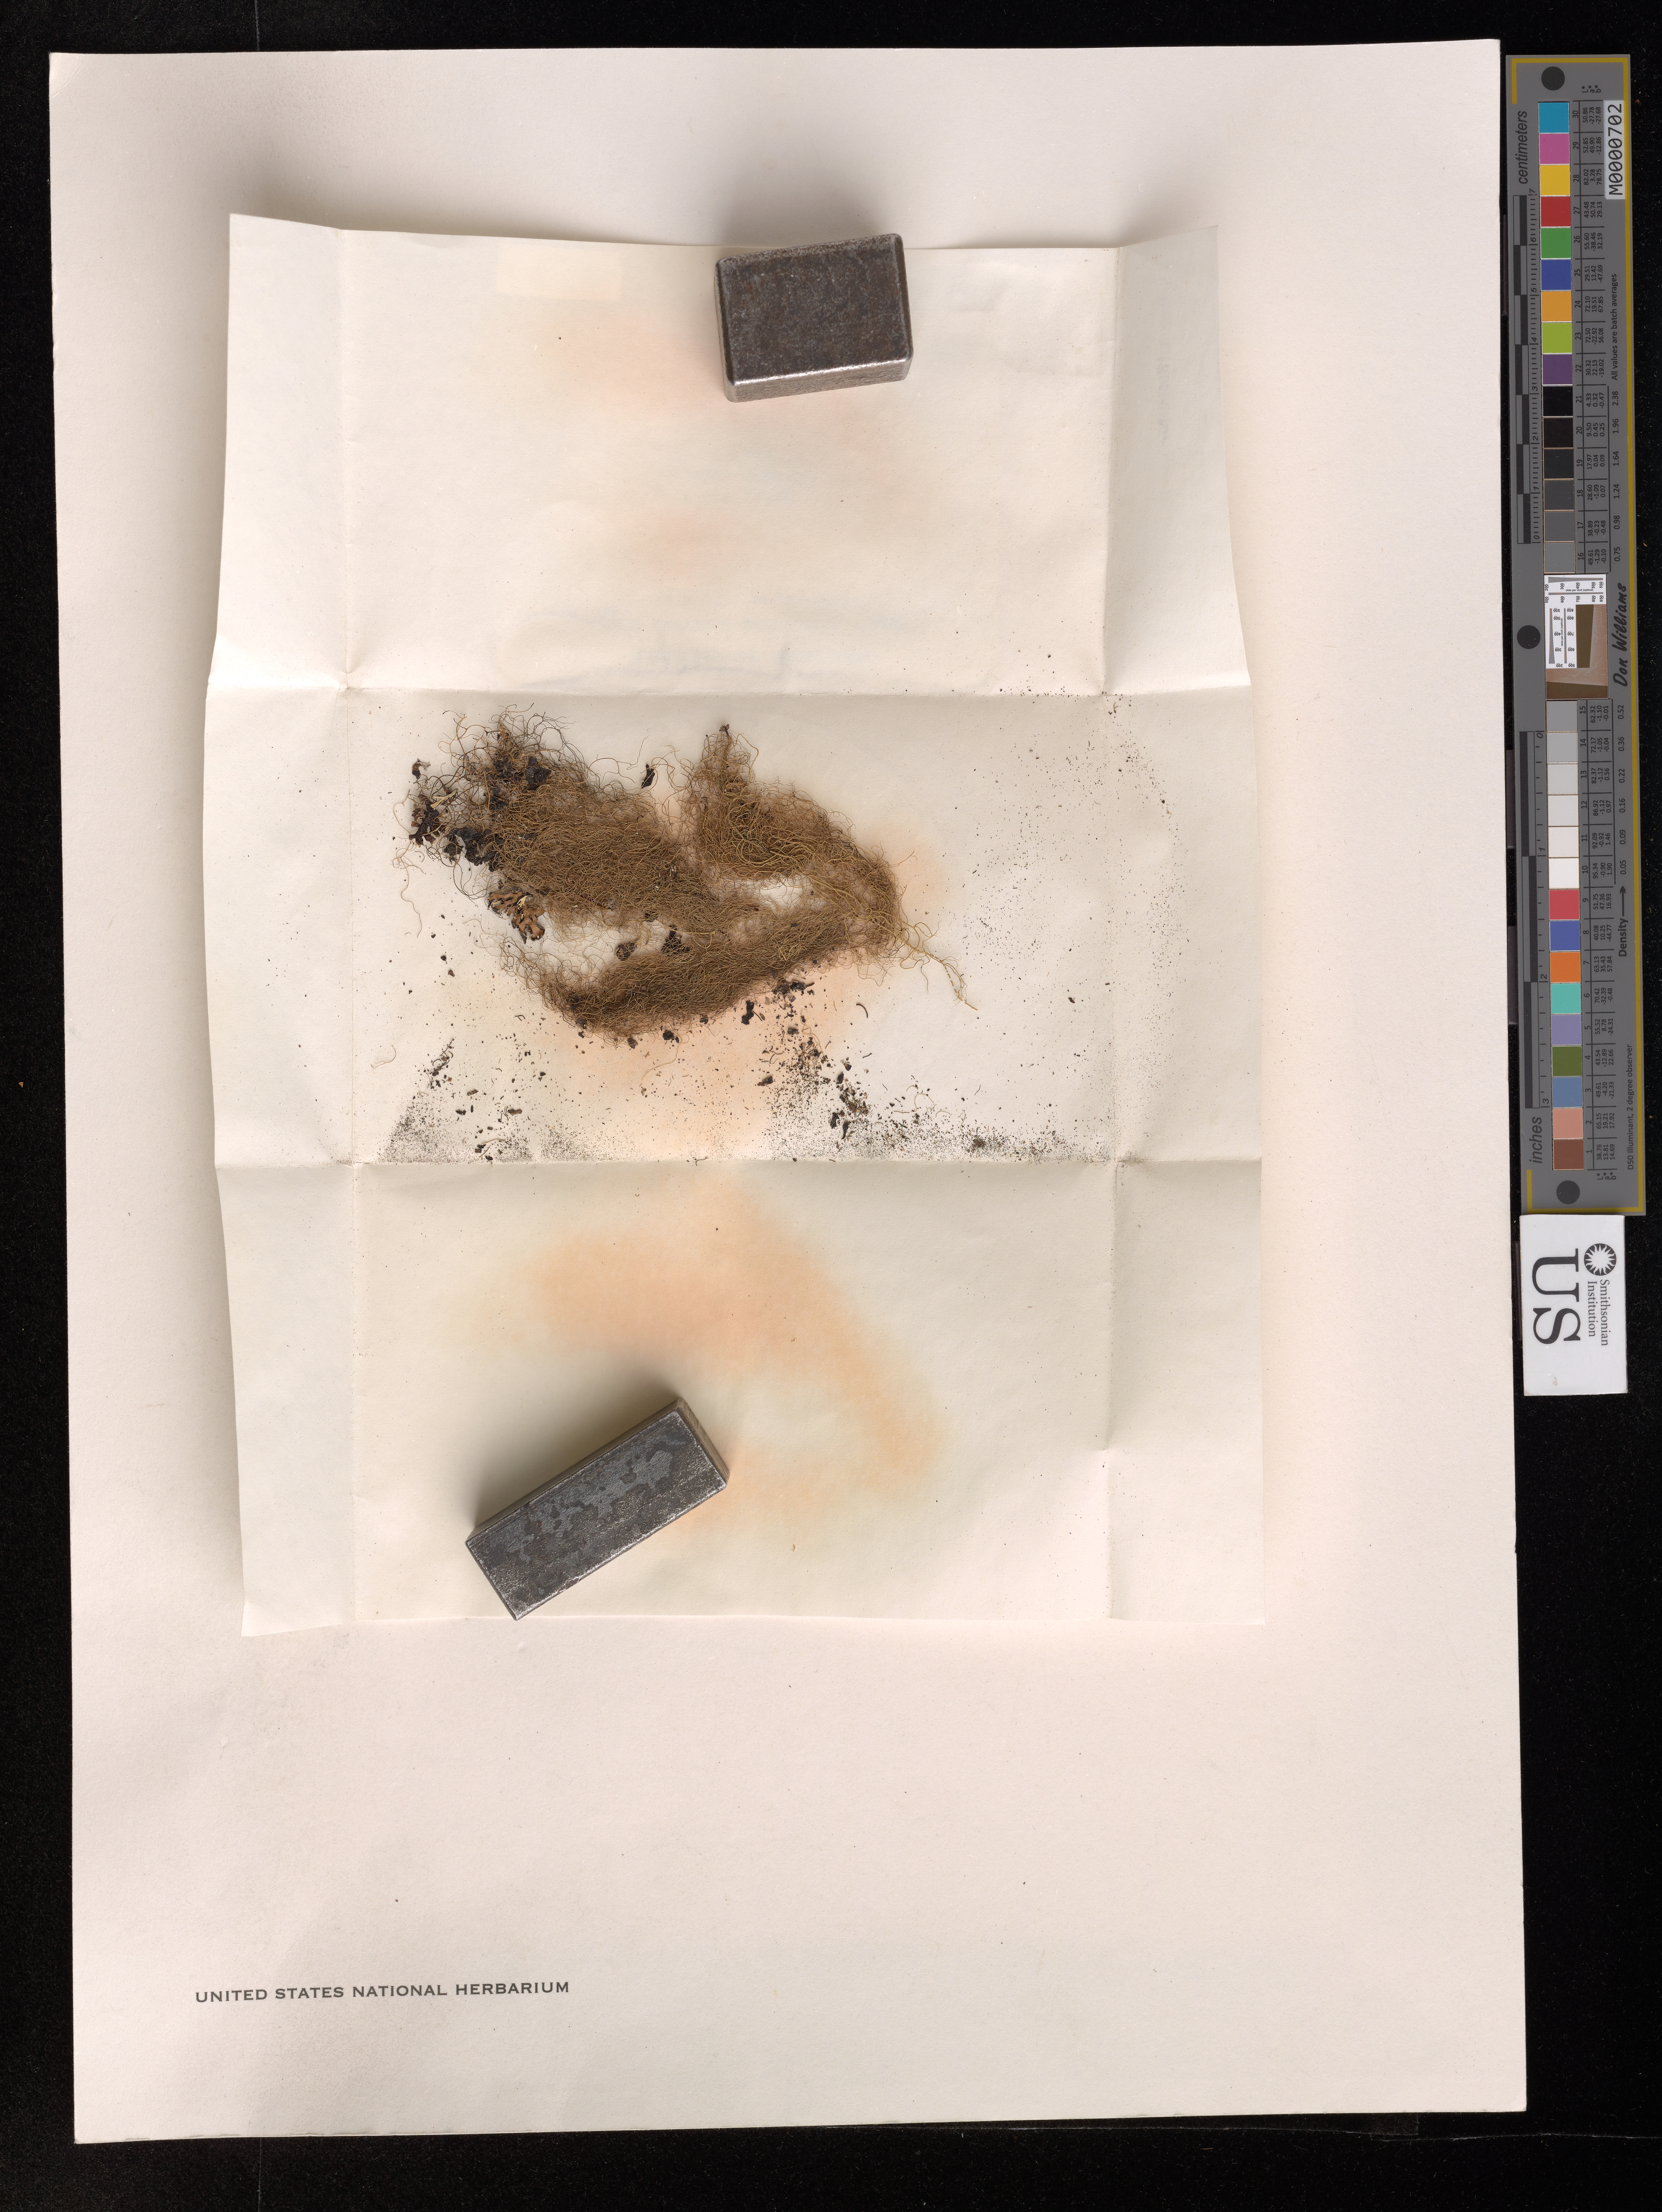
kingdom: Fungi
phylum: Ascomycota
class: Lecanoromycetes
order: Lecanorales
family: Parmeliaceae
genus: Bryoria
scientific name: Bryoria pseudofuscescens var. pikei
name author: (Brodo & D. Hawksw.) McCune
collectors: C. Wetmore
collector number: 4674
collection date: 1959-07-06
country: United States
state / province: Michigan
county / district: Keweenaw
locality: Isle Royale National Park. Rocky shore of Capt. Kidd Island, exposed to Lake Superior.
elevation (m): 201